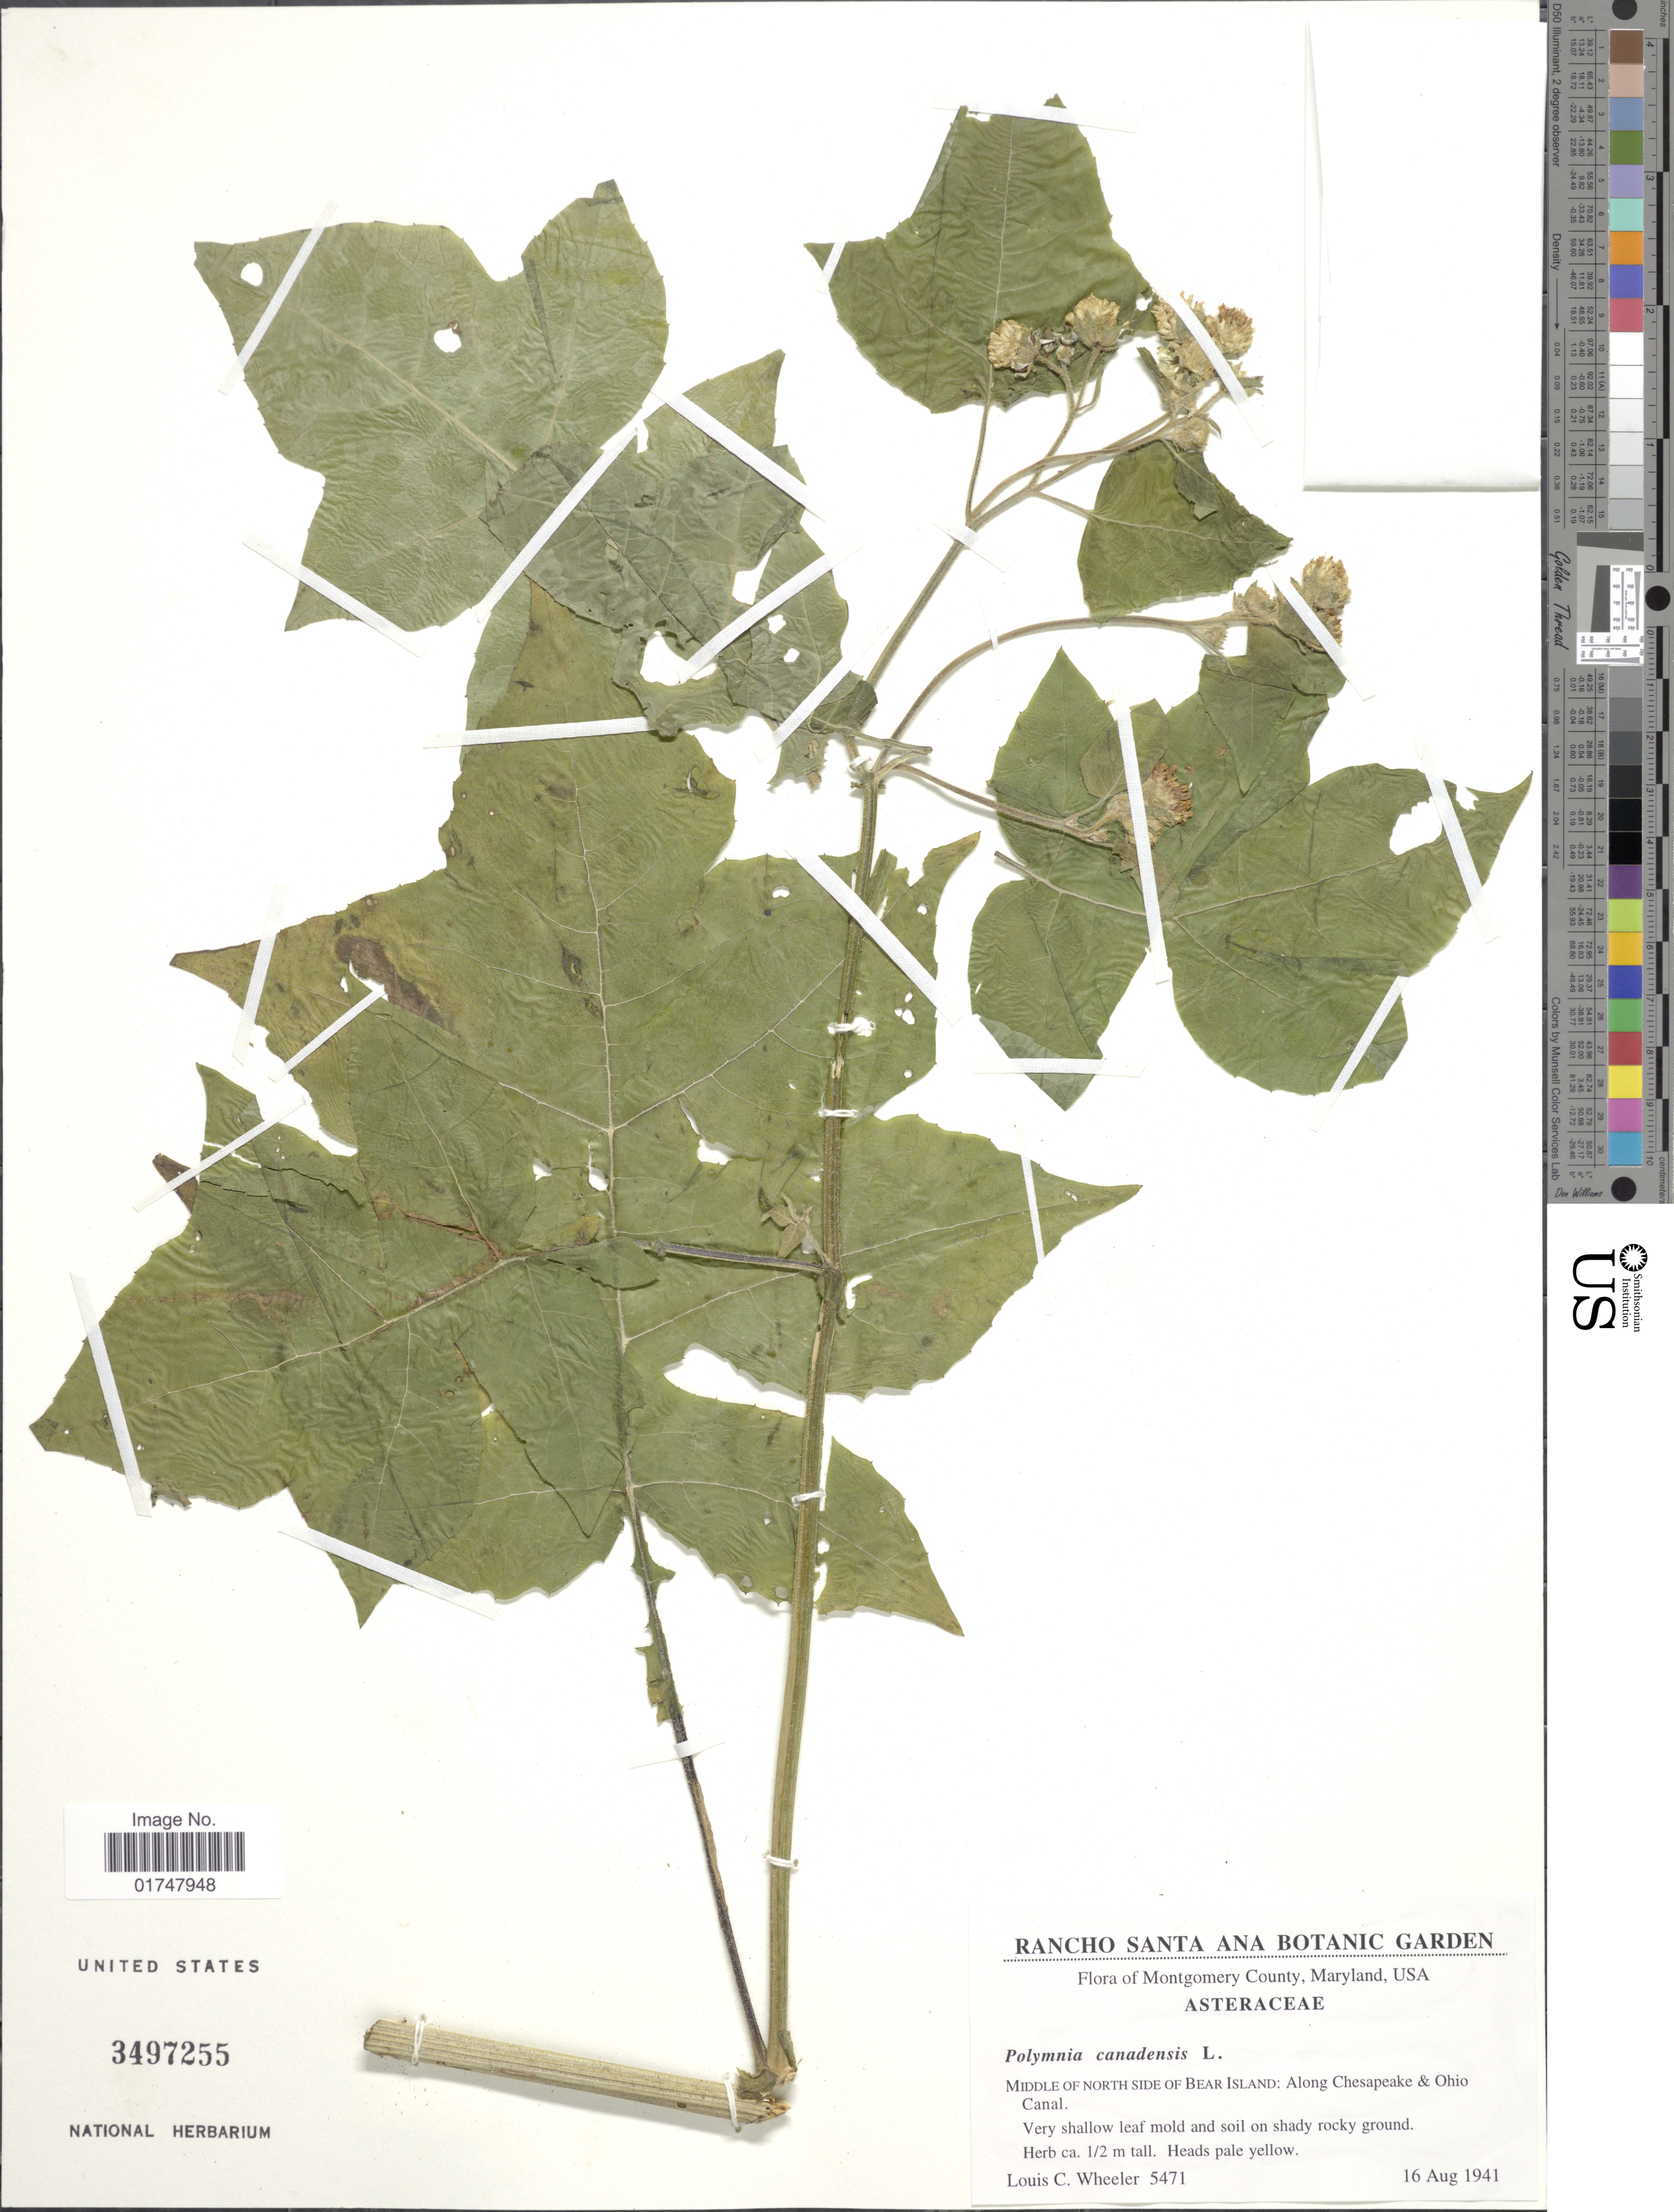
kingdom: Plantae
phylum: Tracheophyta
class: Magnoliopsida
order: Asterales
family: Asteraceae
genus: Polymnia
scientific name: Polymnia canadensis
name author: L.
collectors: L. C. Wheeler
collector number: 5471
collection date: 1941-08-16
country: United States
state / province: Maryland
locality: Middle of North side of Bear Island: Along Chesapeake & Ohio Canal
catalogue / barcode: US 3497255